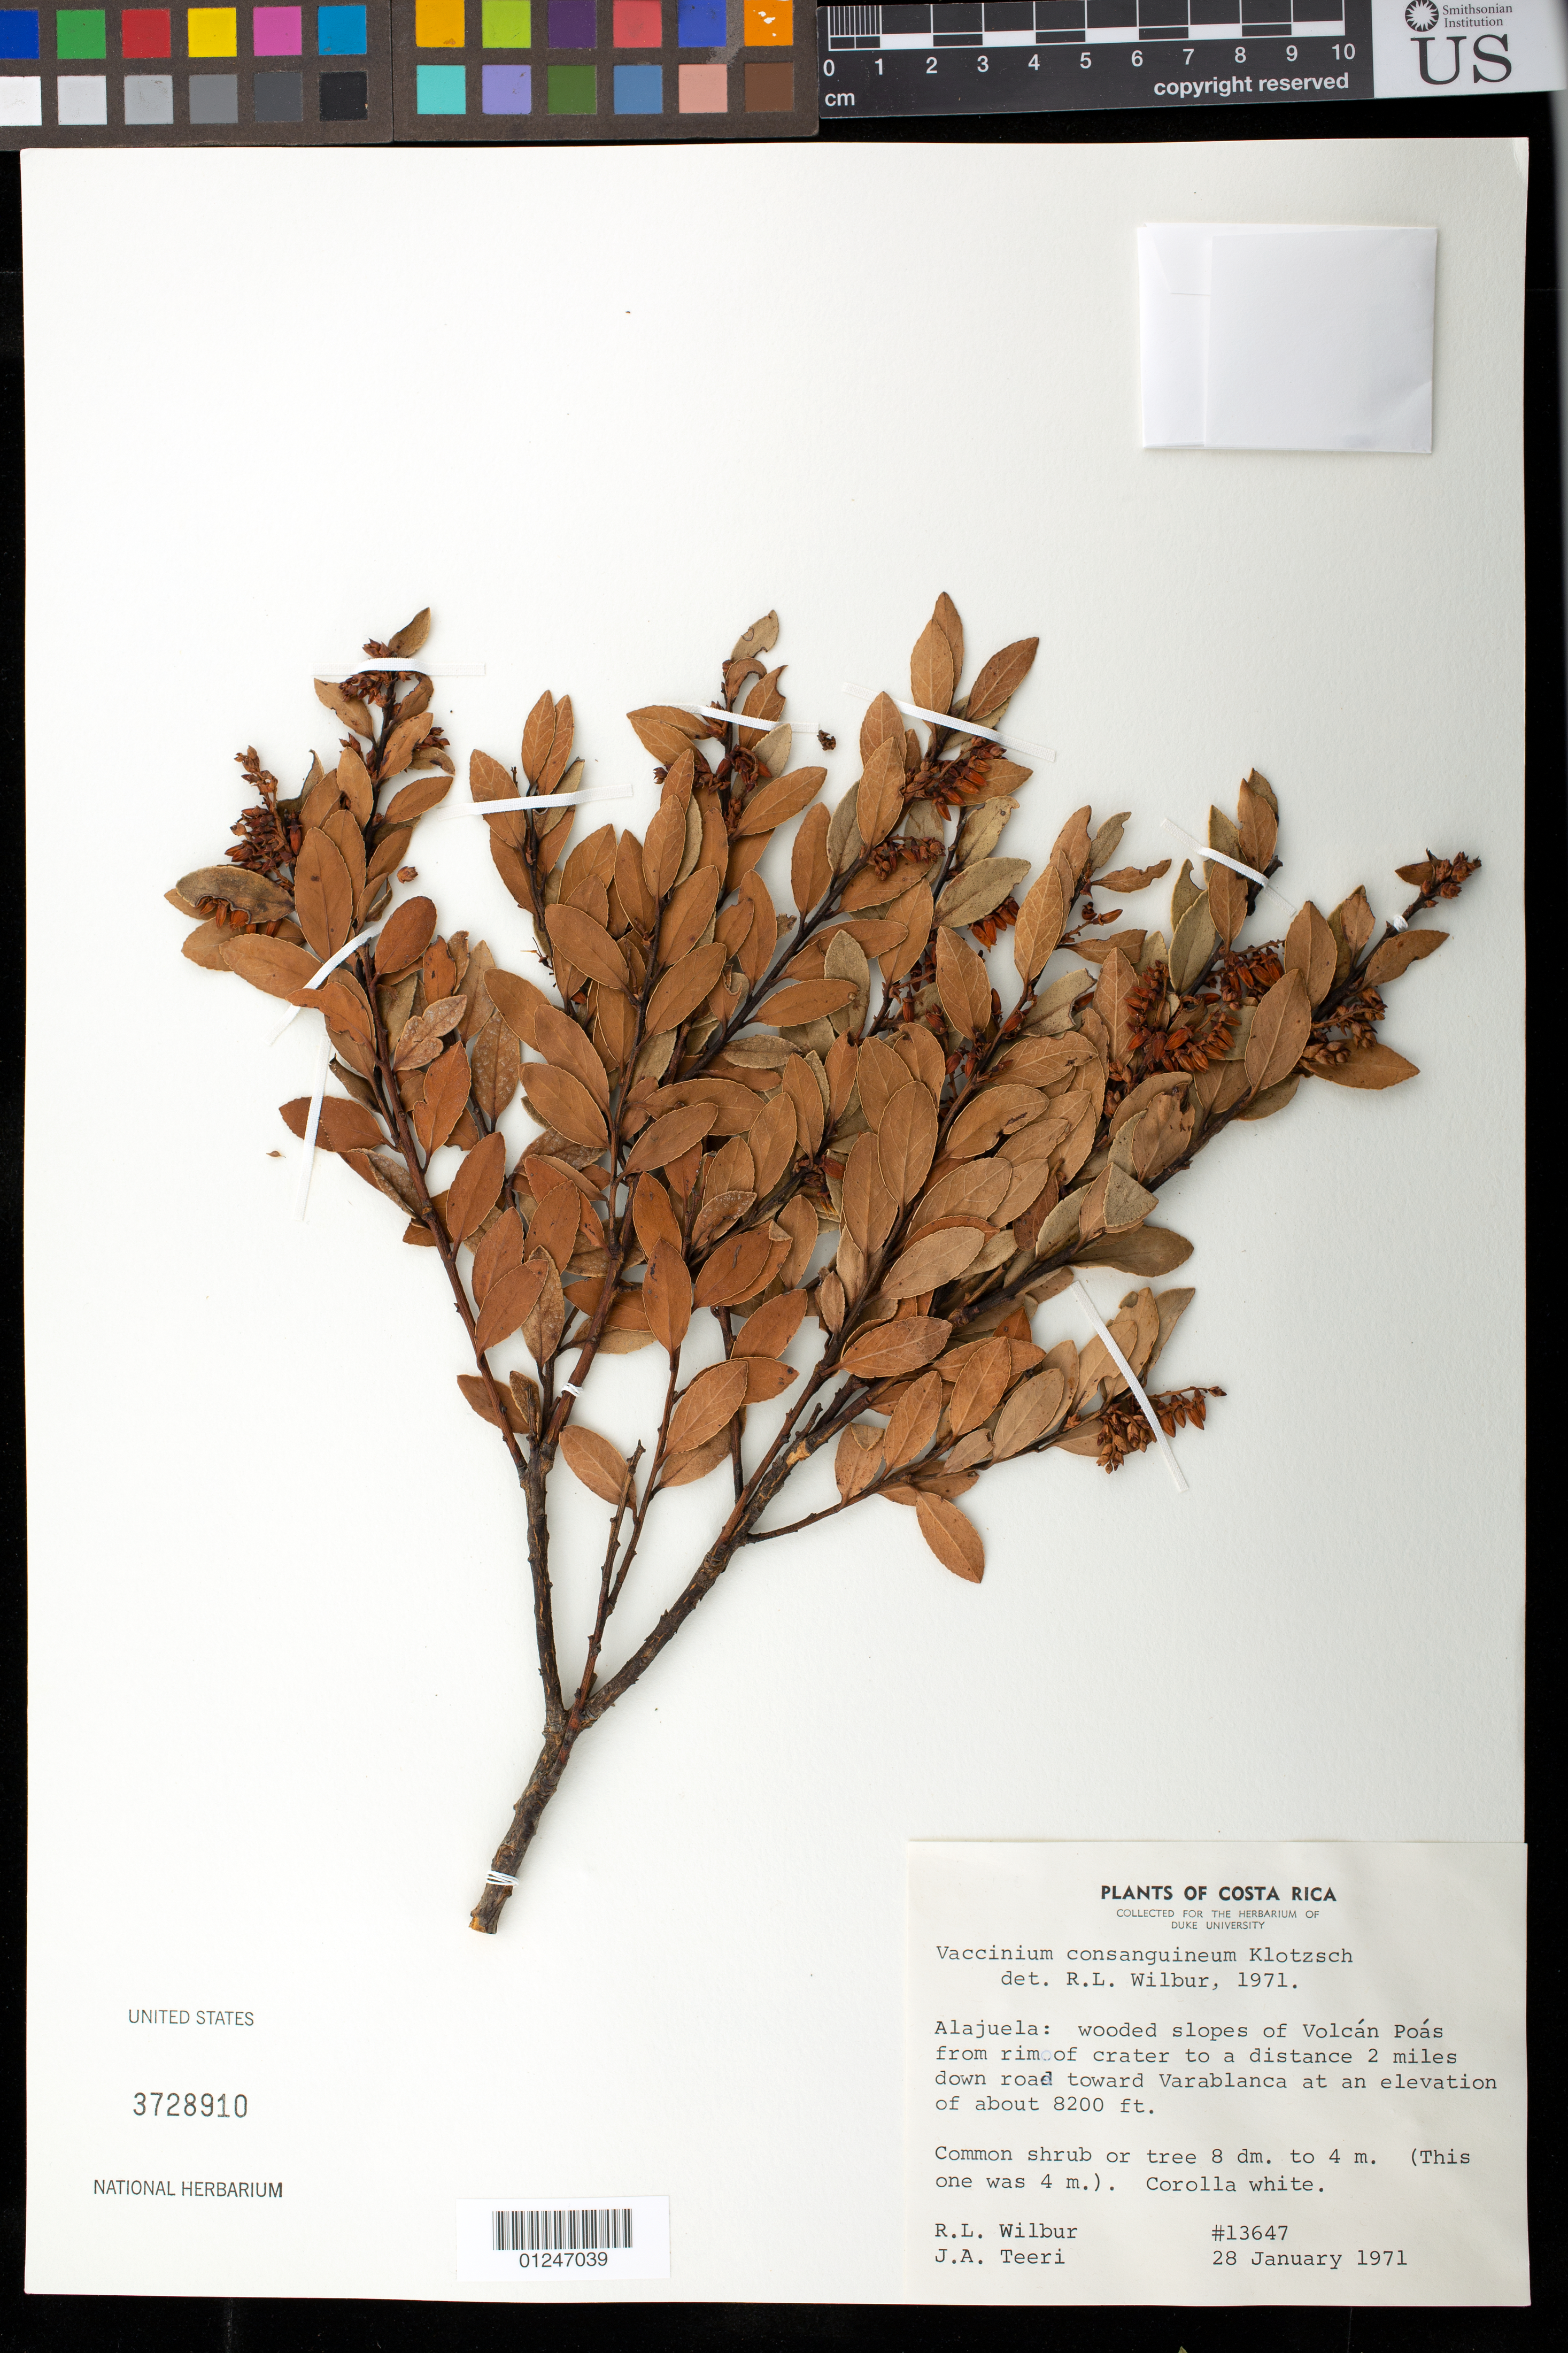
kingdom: Plantae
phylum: Tracheophyta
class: Magnoliopsida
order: Ericales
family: Ericaceae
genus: Vaccinium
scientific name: Vaccinium consanguineum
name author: Klotzsch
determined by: Wilbur, R. L.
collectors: R. L. Wilbur & J. Teeri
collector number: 13647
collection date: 1971-01-28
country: Costa Rica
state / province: Alajuela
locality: Volcan Poas from rim of crater to a distance 2 mi. down road toward Varablanca.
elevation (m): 2499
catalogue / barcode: US 3728910